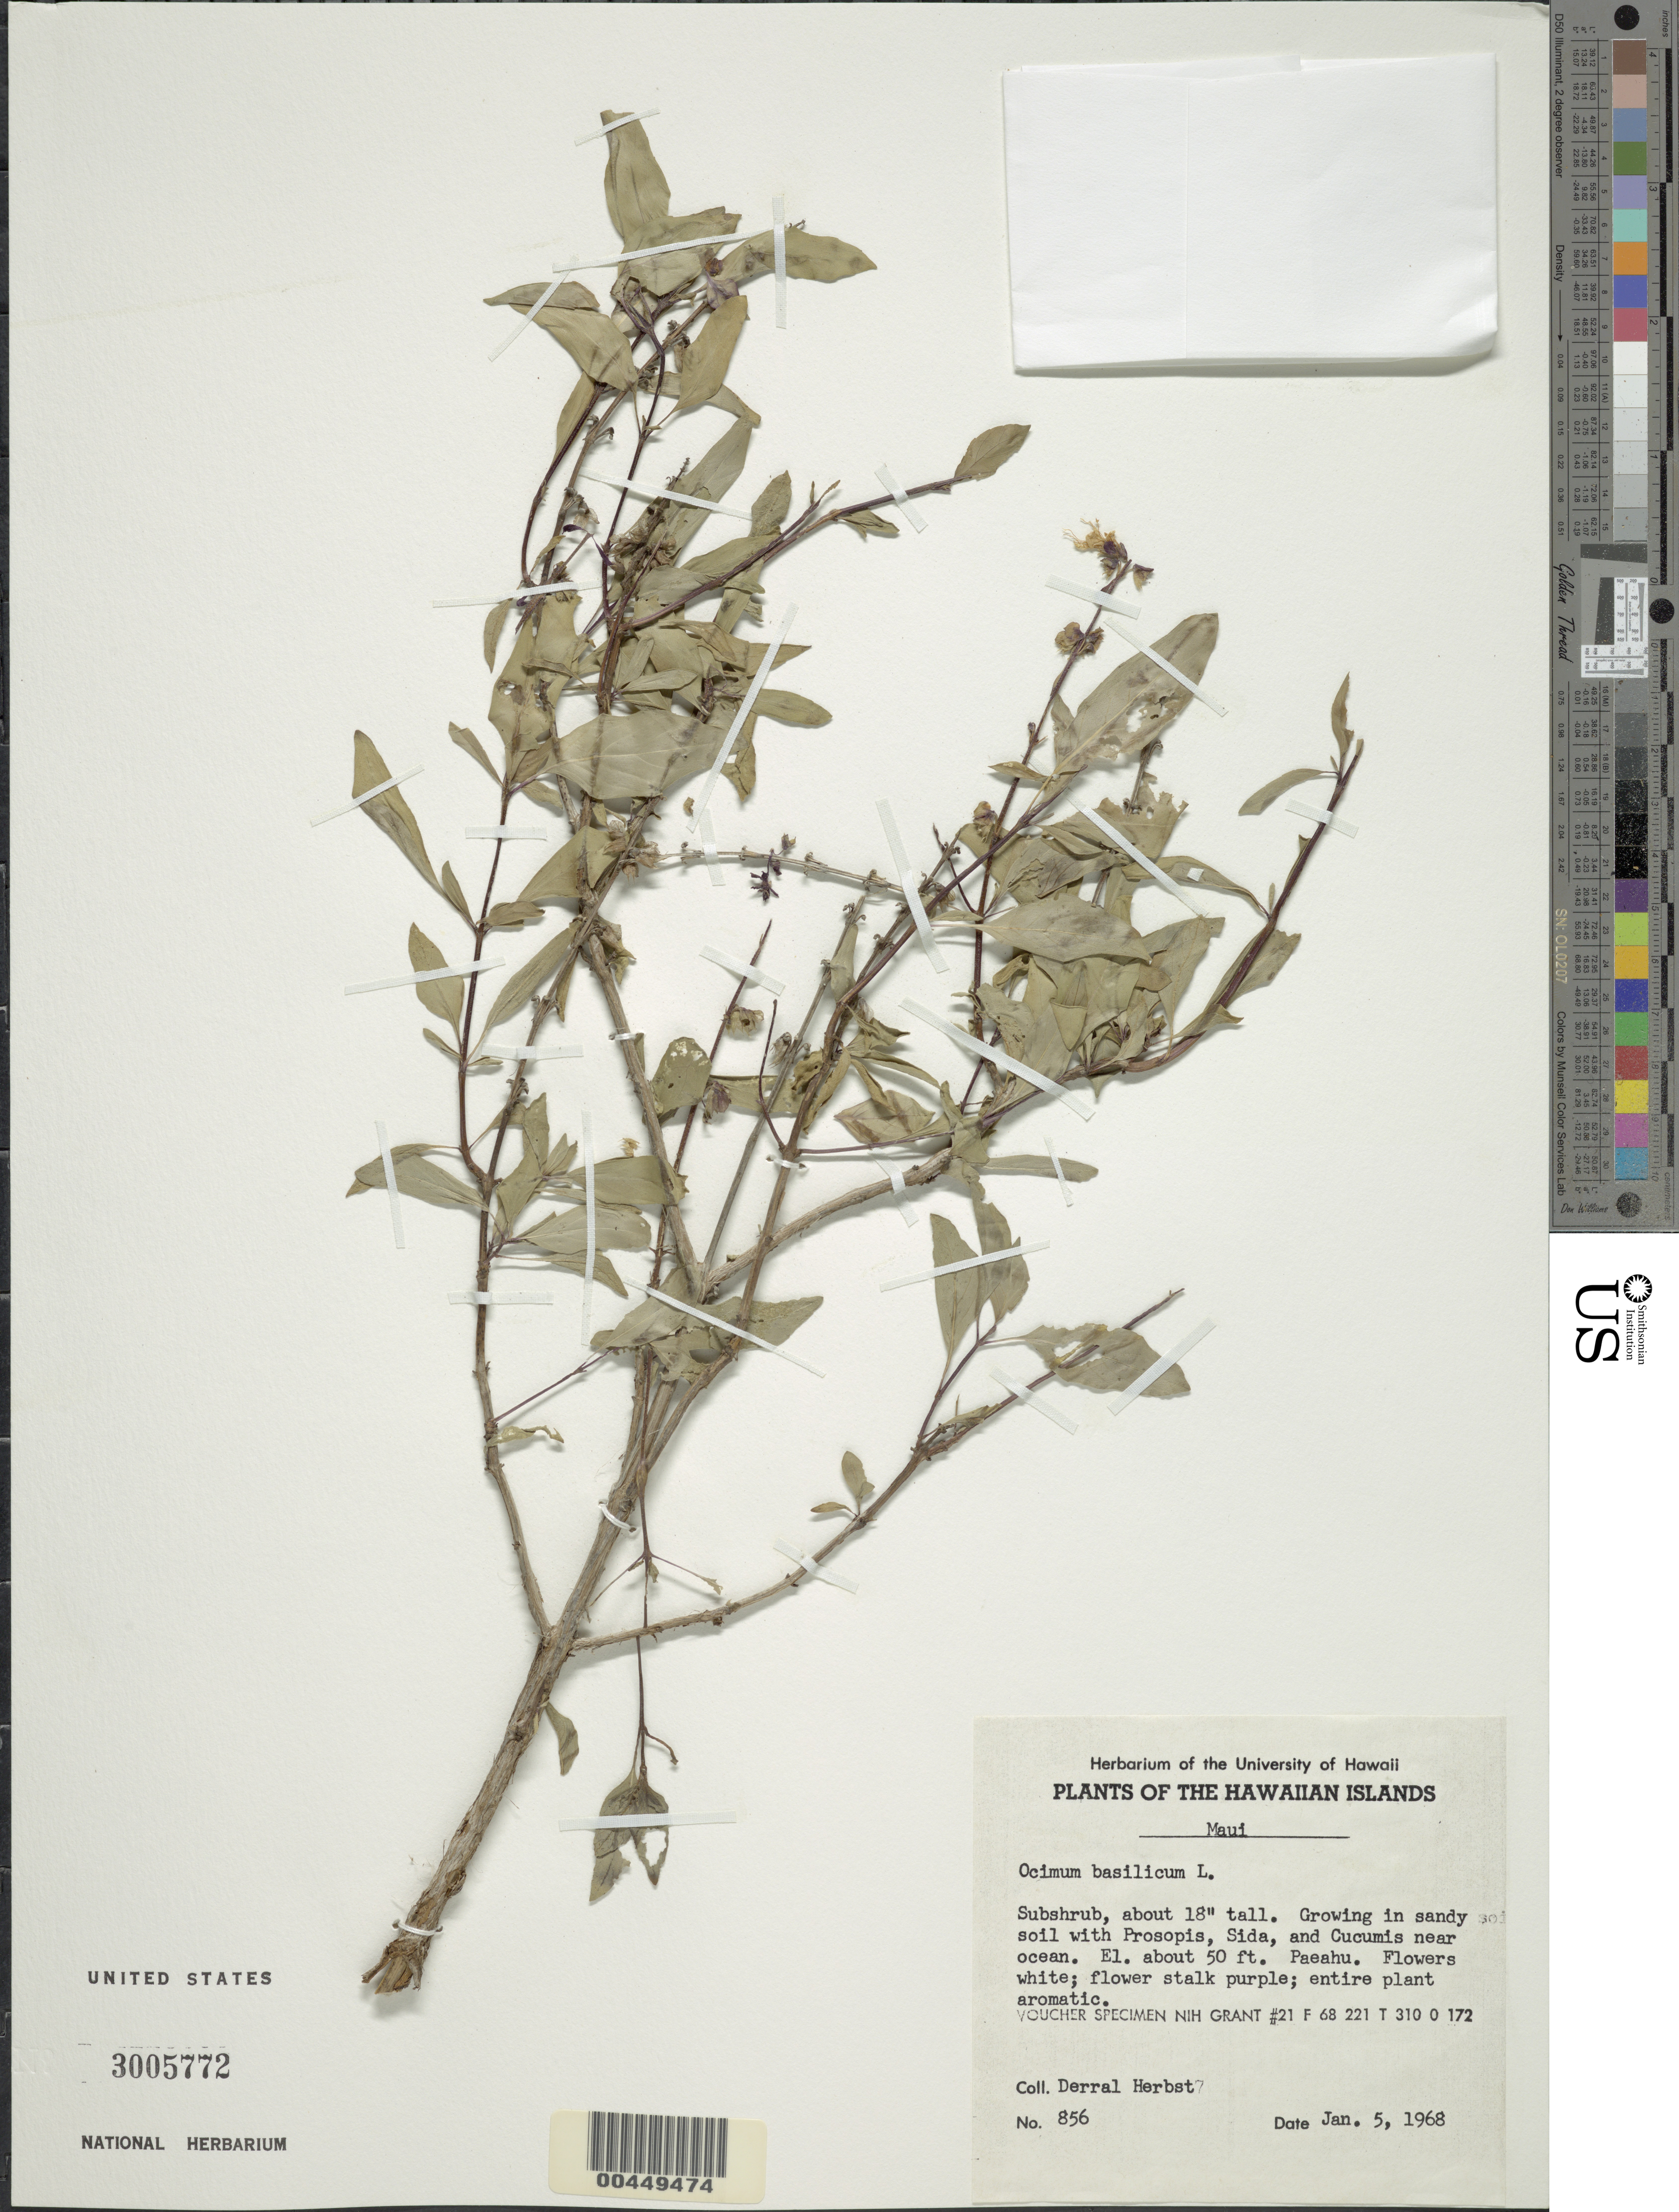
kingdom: Plantae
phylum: Tracheophyta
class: Magnoliopsida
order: Lamiales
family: Lamiaceae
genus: Ocimum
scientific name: Ocimum basilicum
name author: L.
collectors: D. R. Herbst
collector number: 856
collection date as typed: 5 Jan 1968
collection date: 1968-01-05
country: United States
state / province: Hawaii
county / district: Maui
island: Maui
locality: Paeahu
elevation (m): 15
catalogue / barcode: US 3005772